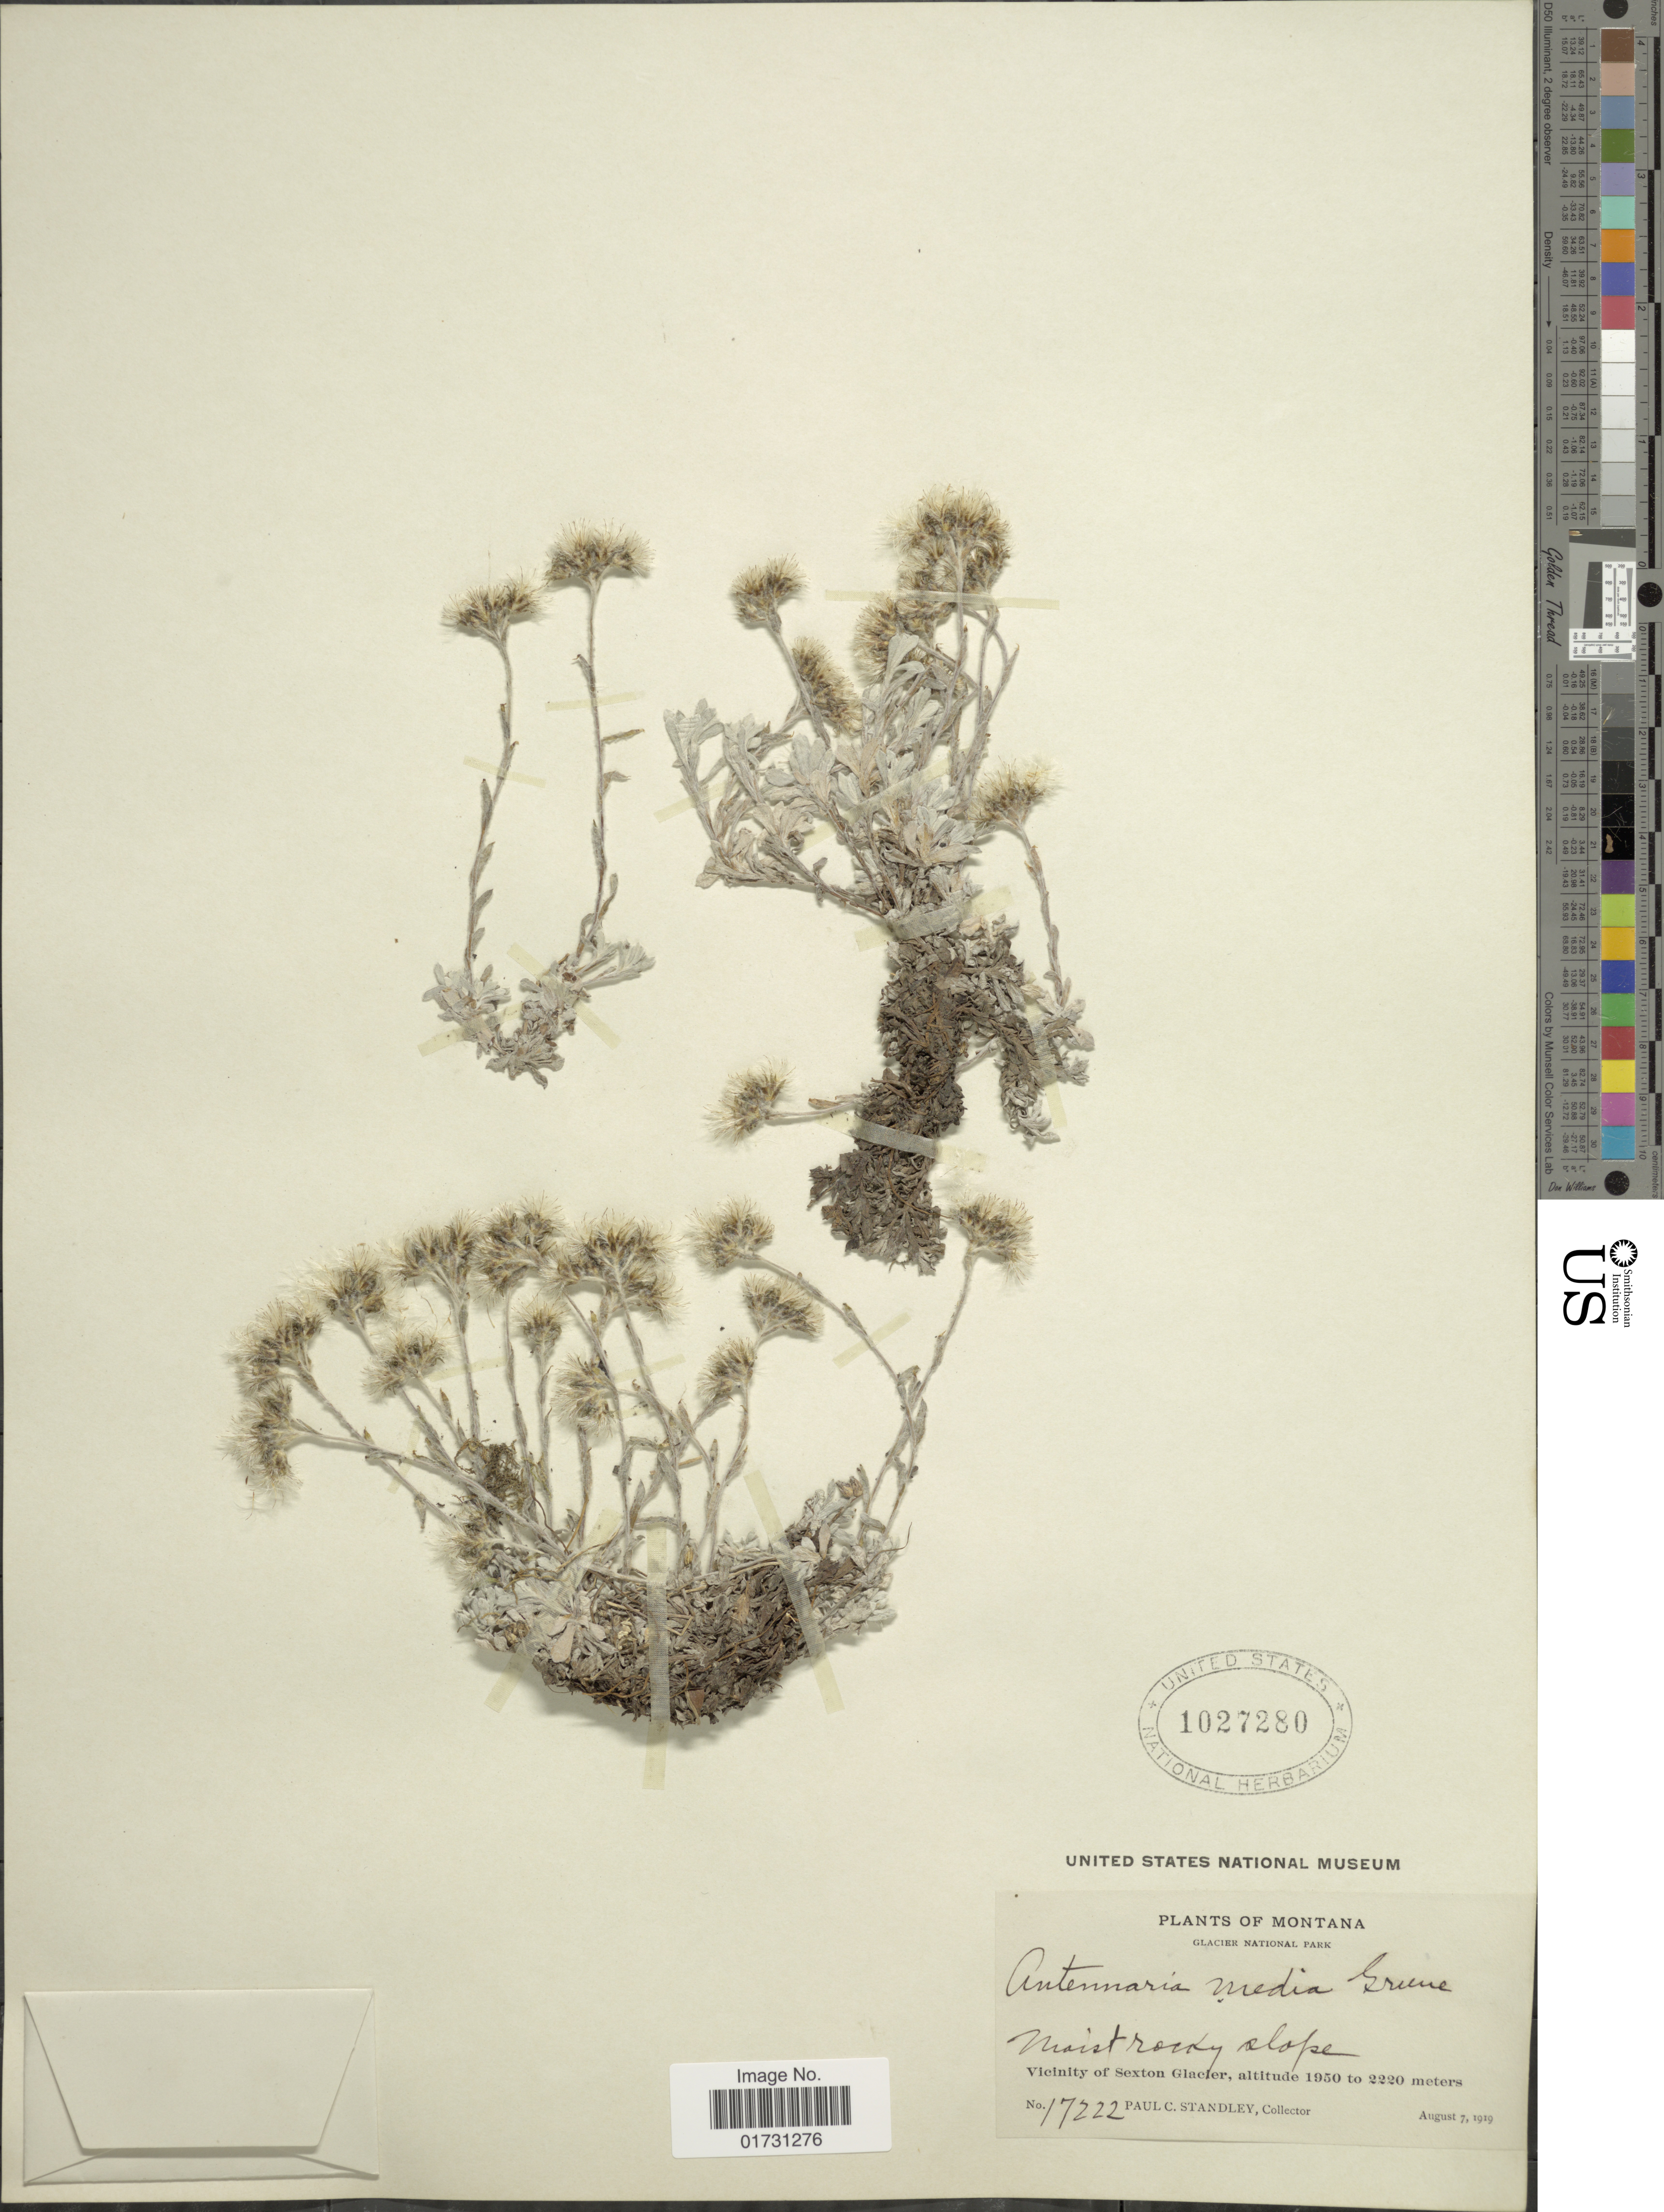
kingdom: Plantae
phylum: Tracheophyta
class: Magnoliopsida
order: Asterales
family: Asteraceae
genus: Antennaria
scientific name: Antennaria media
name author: Greene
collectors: P. C. Standley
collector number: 17222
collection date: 1919-08-07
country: United States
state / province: Montana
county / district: Glacier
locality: Glacier National Park, Vicinity of Sexton Glacier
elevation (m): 1950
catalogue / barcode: US 1027280